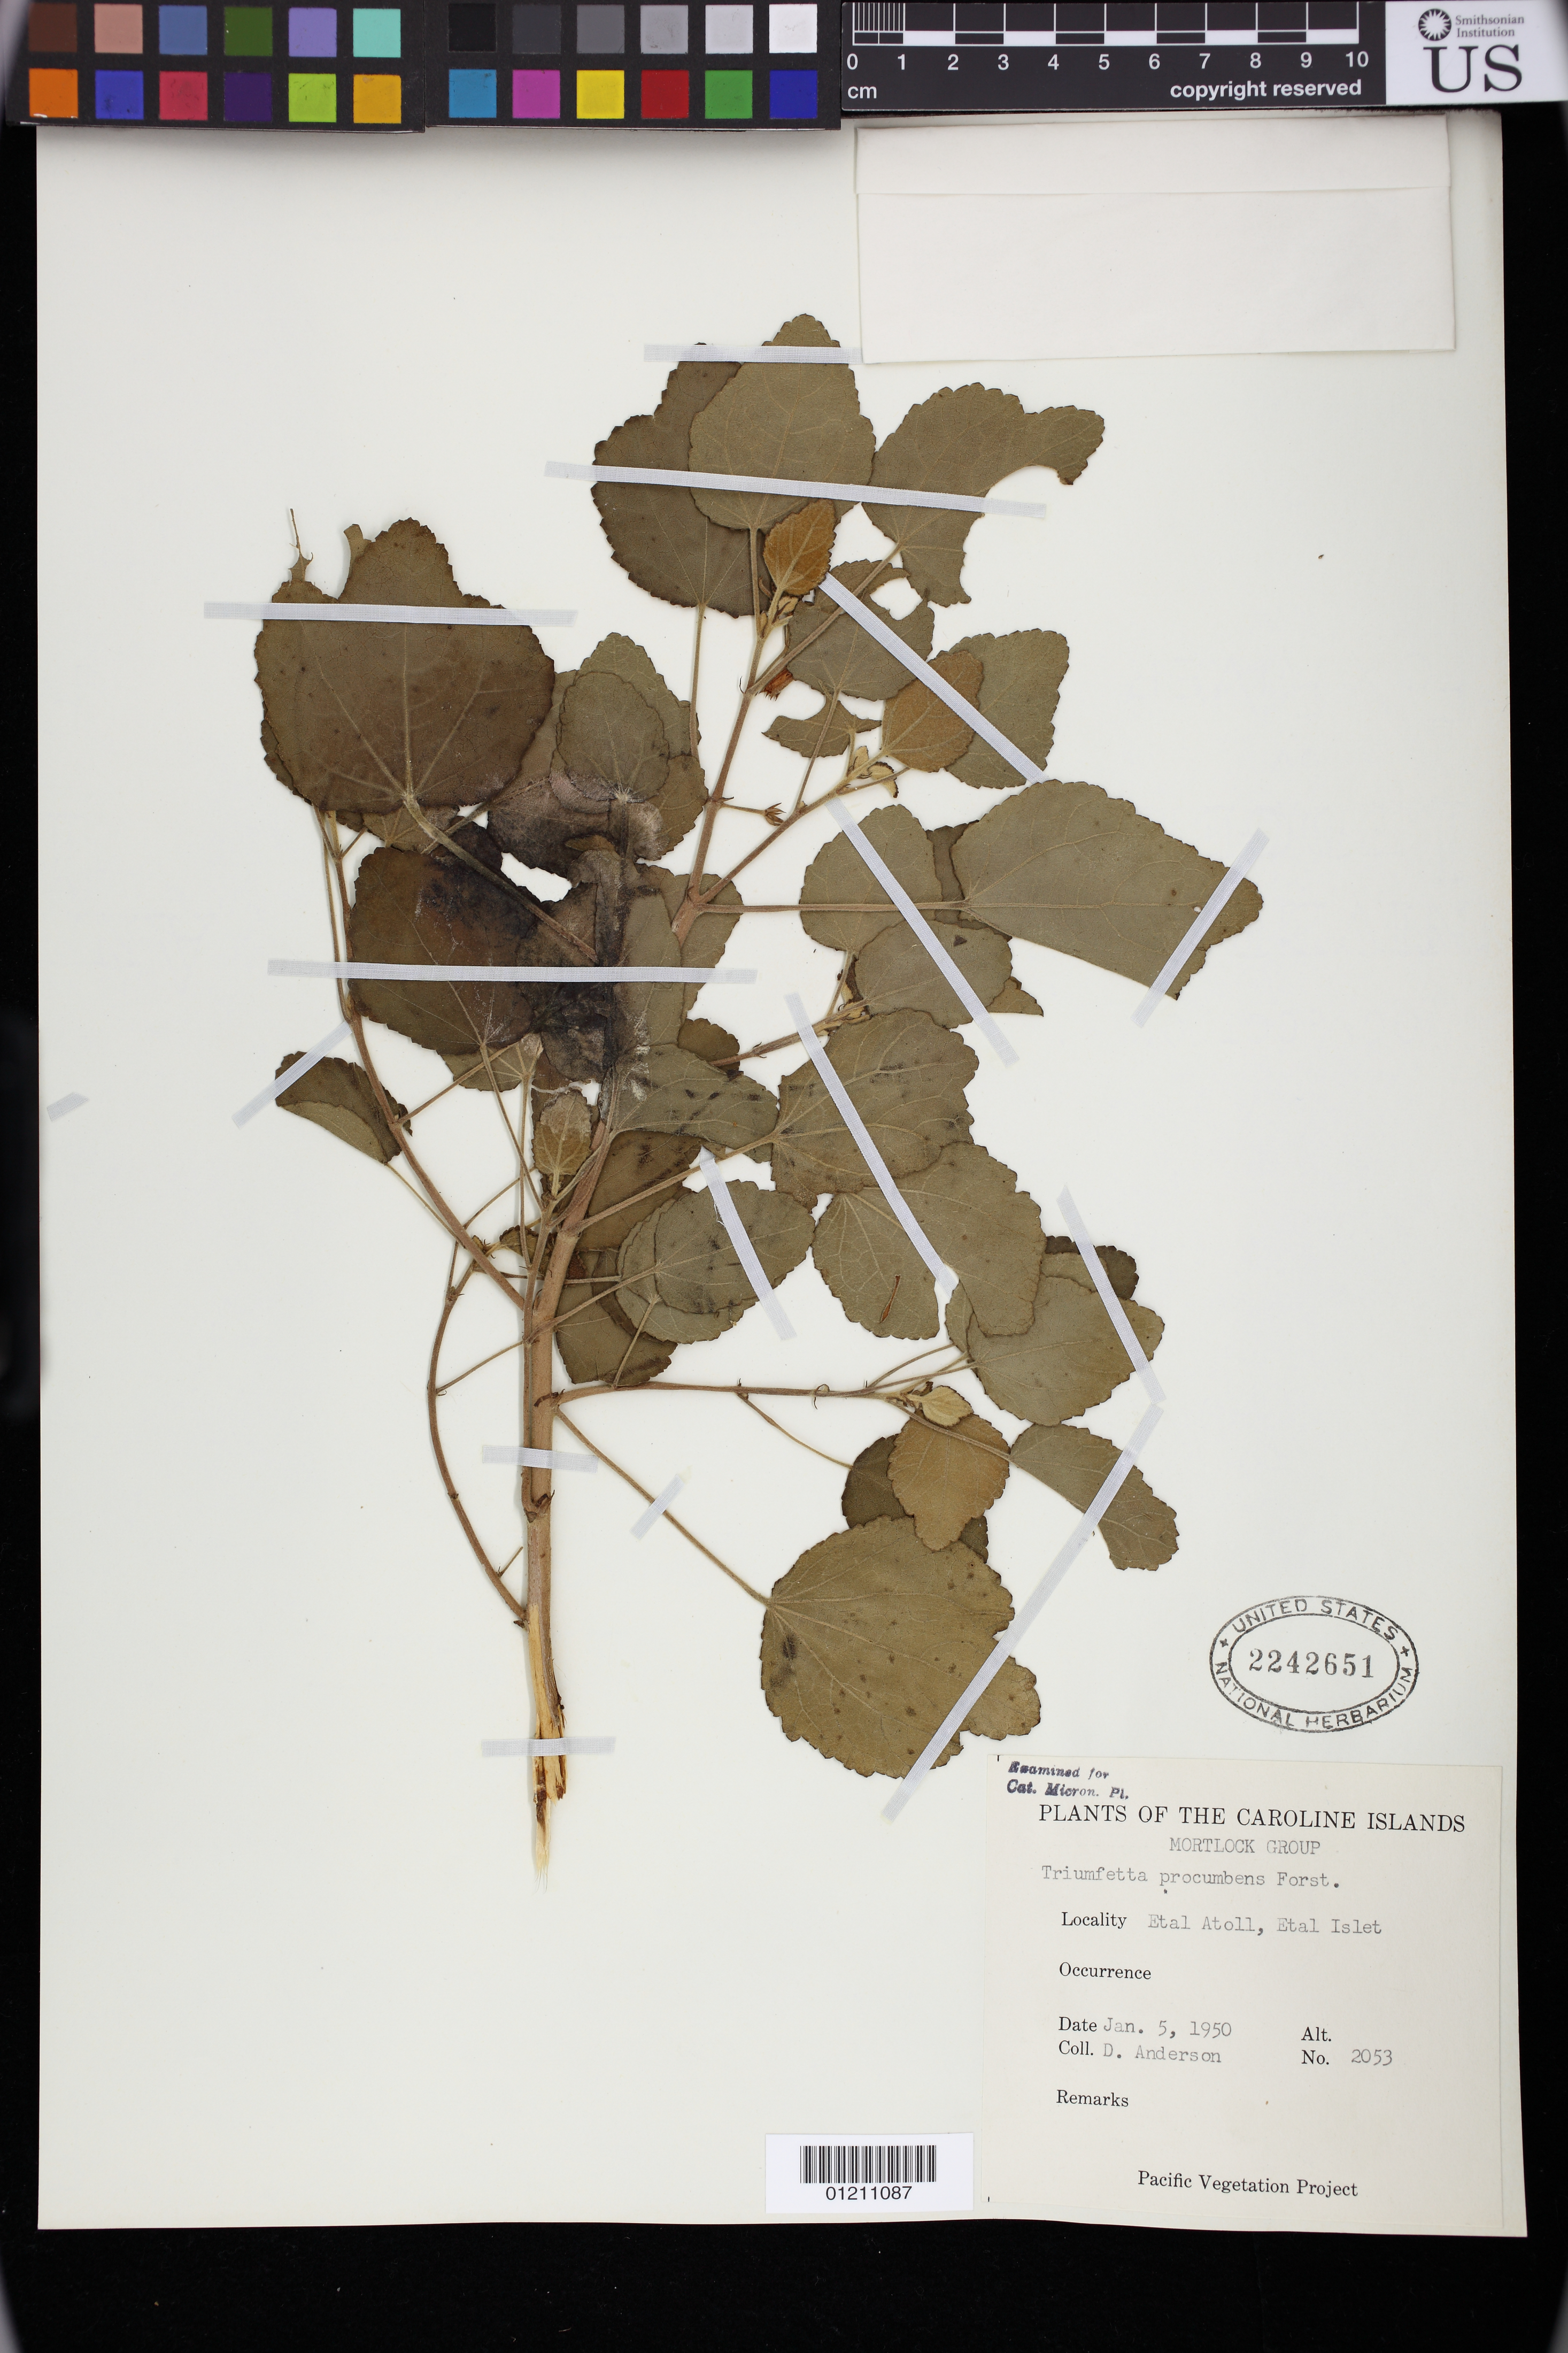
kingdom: Plantae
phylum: Tracheophyta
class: Magnoliopsida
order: Malvales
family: Malvaceae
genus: Triumfetta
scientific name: Triumfetta procumbens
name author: G. Forst.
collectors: D. Anderson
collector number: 2053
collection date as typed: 01 May 1950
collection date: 1950-05-01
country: Micronesia, Federated States of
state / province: Truk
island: Etal Atoll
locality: Caroline Islands: Mortlock Group. Etal Atoll, Etal Islet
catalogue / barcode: US 2242651